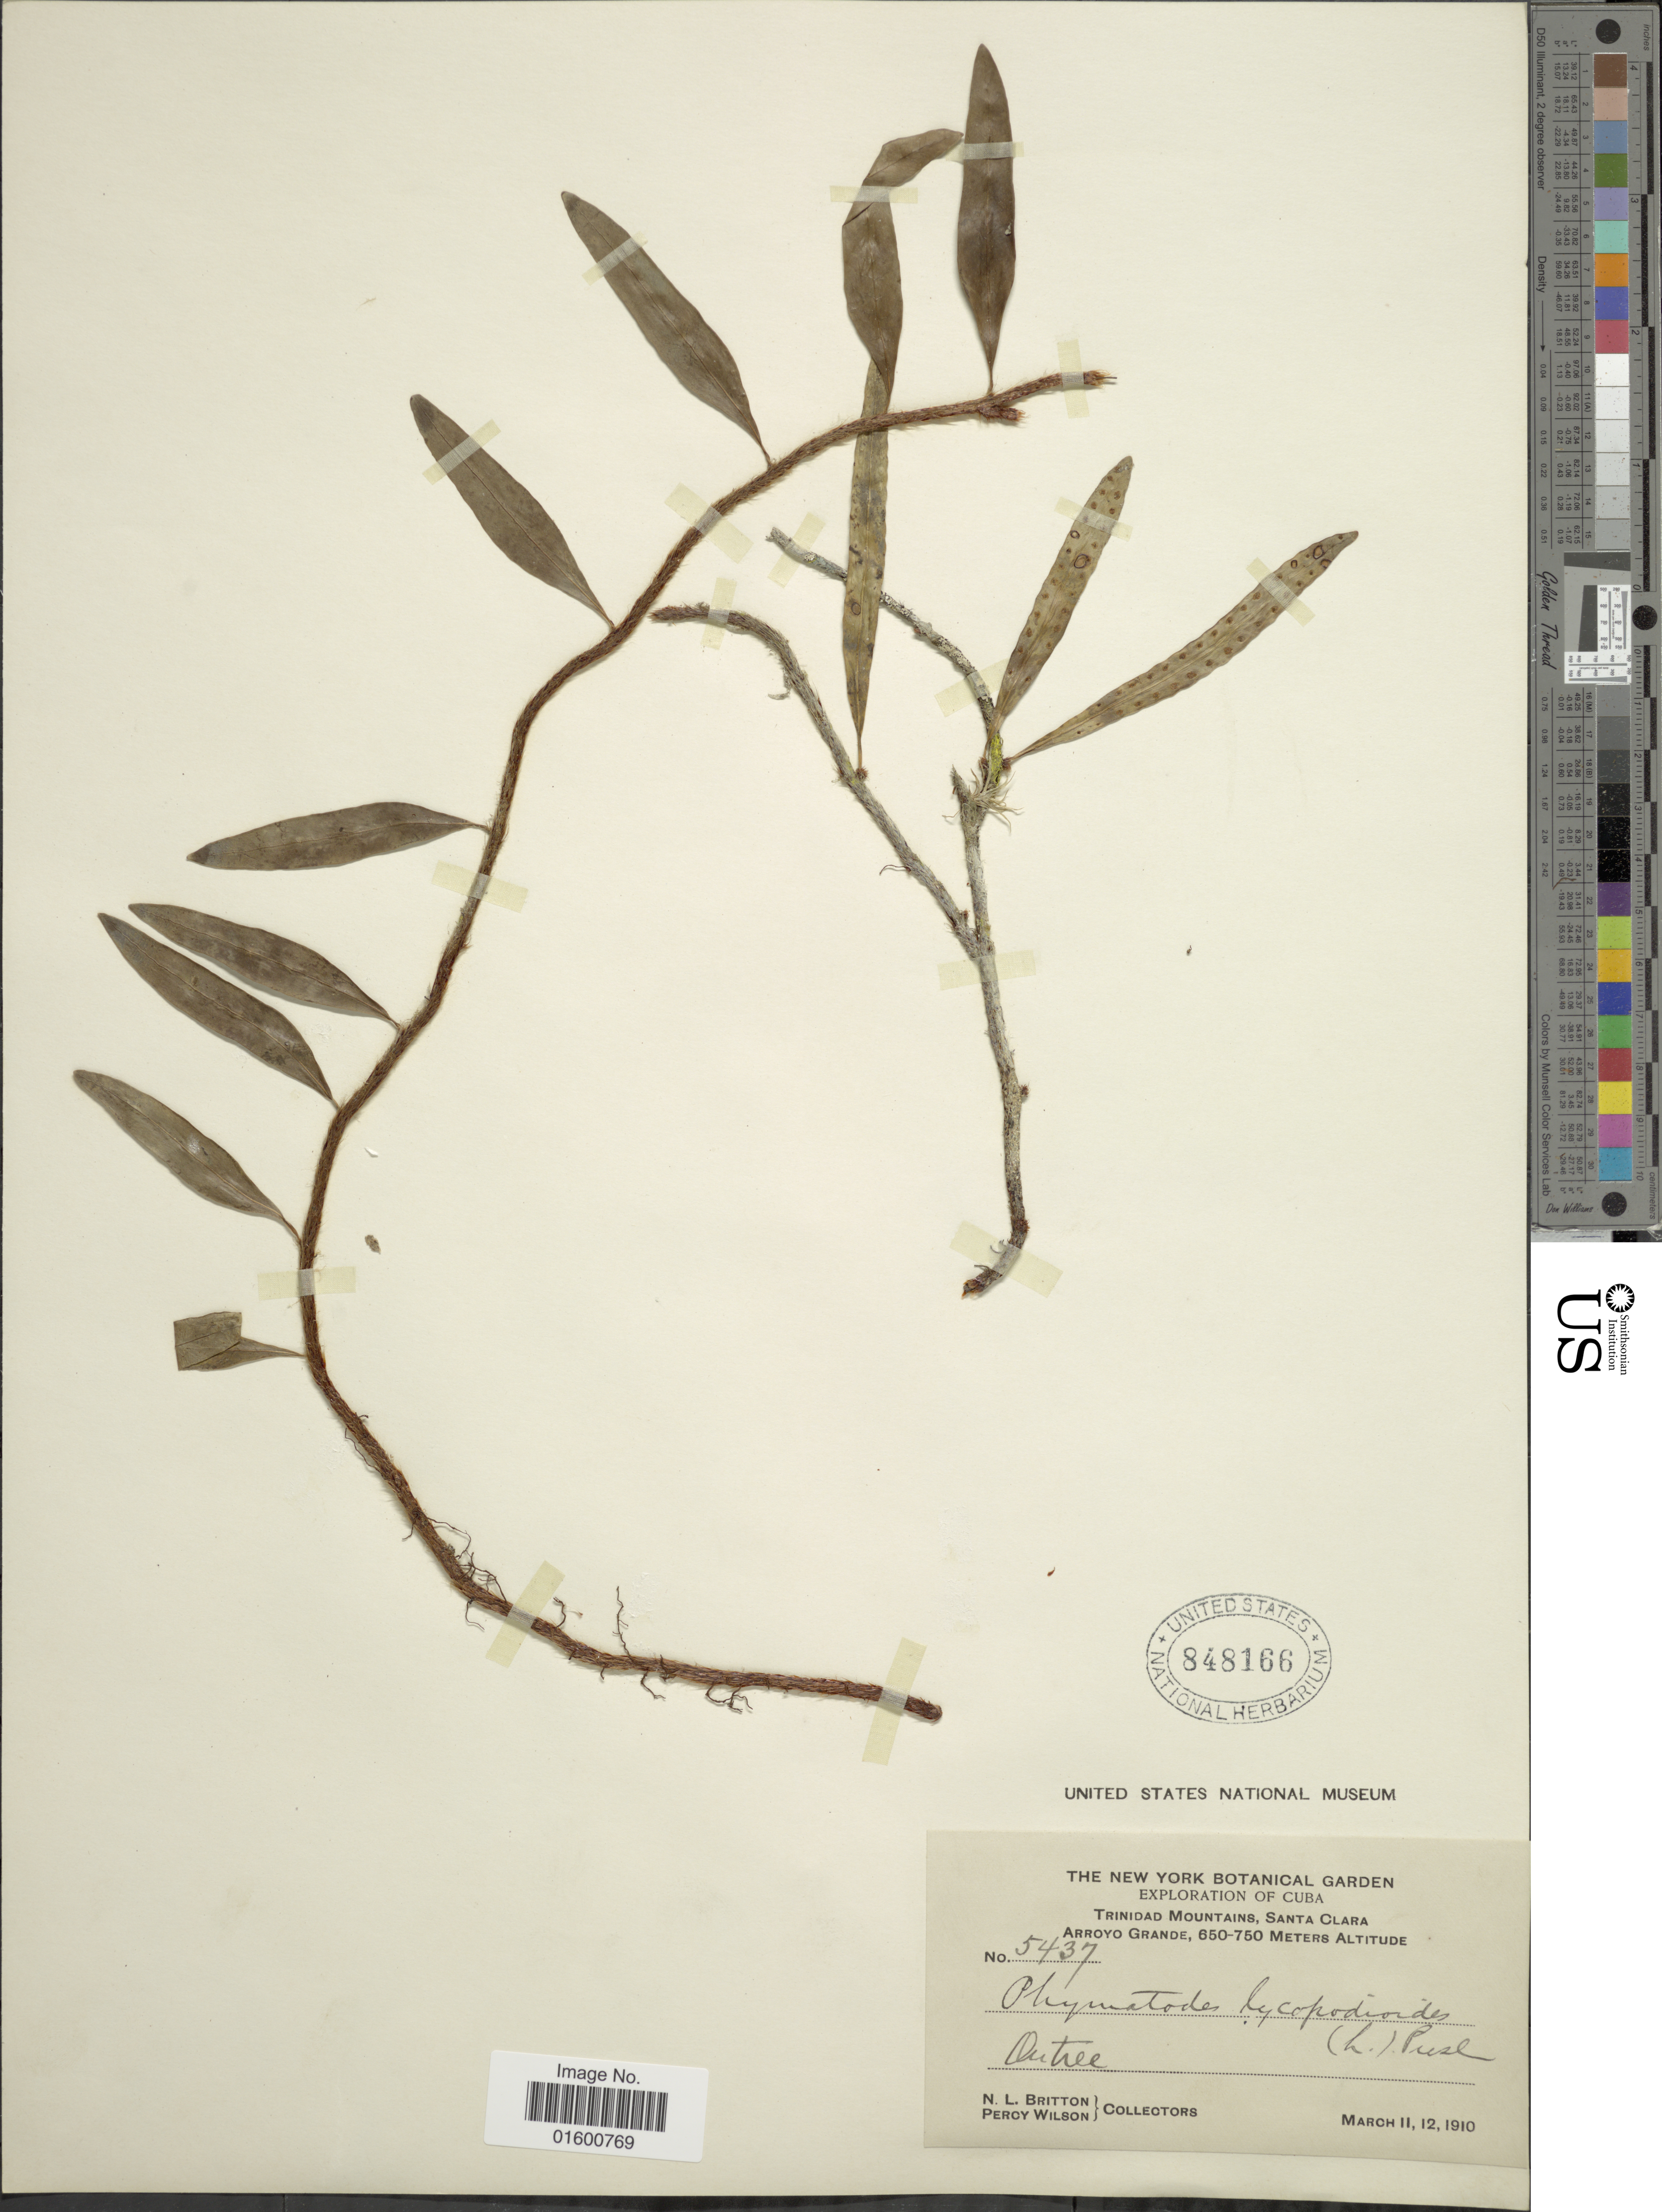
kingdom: Plantae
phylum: Tracheophyta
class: Polypodiopsida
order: Polypodiales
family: Polypodiaceae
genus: Microgramma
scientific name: Microgramma lycopodioides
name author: (L.) Copel.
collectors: N. Britton & P. Wilson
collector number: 5437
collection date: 1910-03-11/1910-03-12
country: Cuba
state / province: Las Villas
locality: Trinidad Mountains, Santa Clara, Arroyo Grande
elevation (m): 650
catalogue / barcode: US 848166